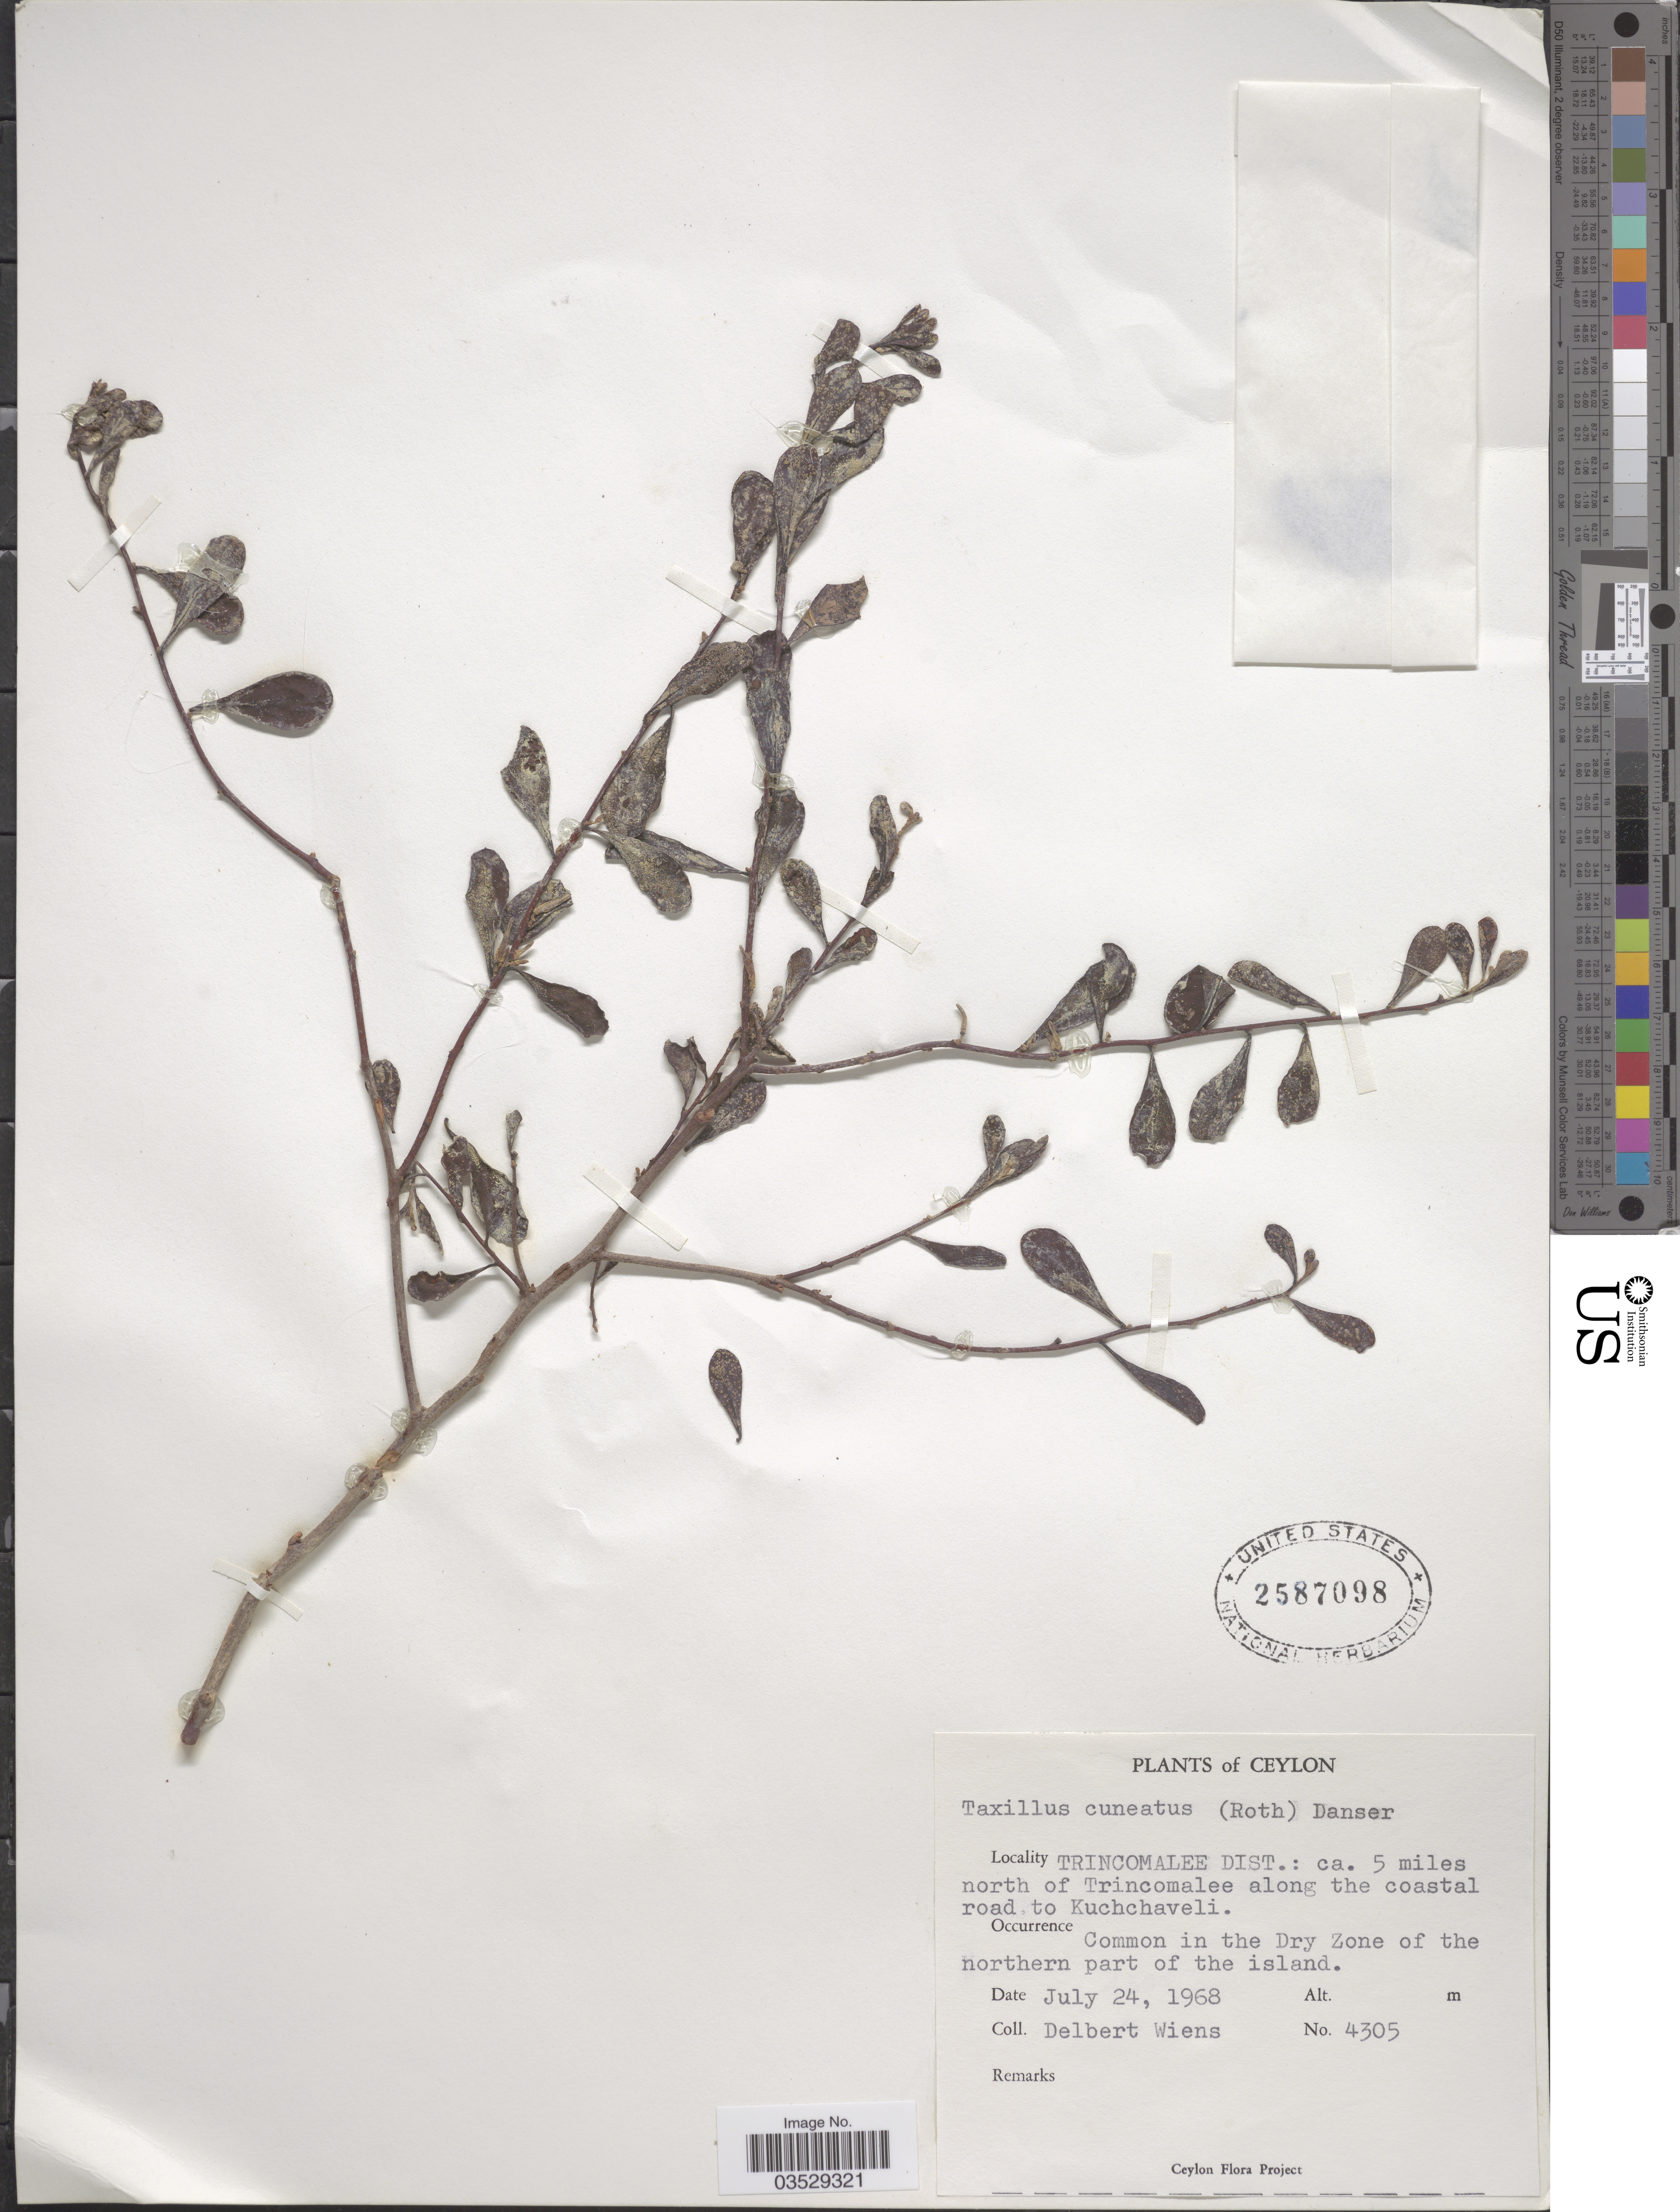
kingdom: Plantae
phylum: Tracheophyta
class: Magnoliopsida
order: Santalales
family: Loranthaceae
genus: Taxillus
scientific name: Taxillus cuneatus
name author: Danser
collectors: D. Wiens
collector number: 4305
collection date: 1968-07-24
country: Sri Lanka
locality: Ceylon. Trincomalee Dist.: ca. 5 miles north of Trincomalee along the coastal road to Kuchchaveli. Common in the Dry Zone of the northern part of the island.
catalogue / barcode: US 2587098